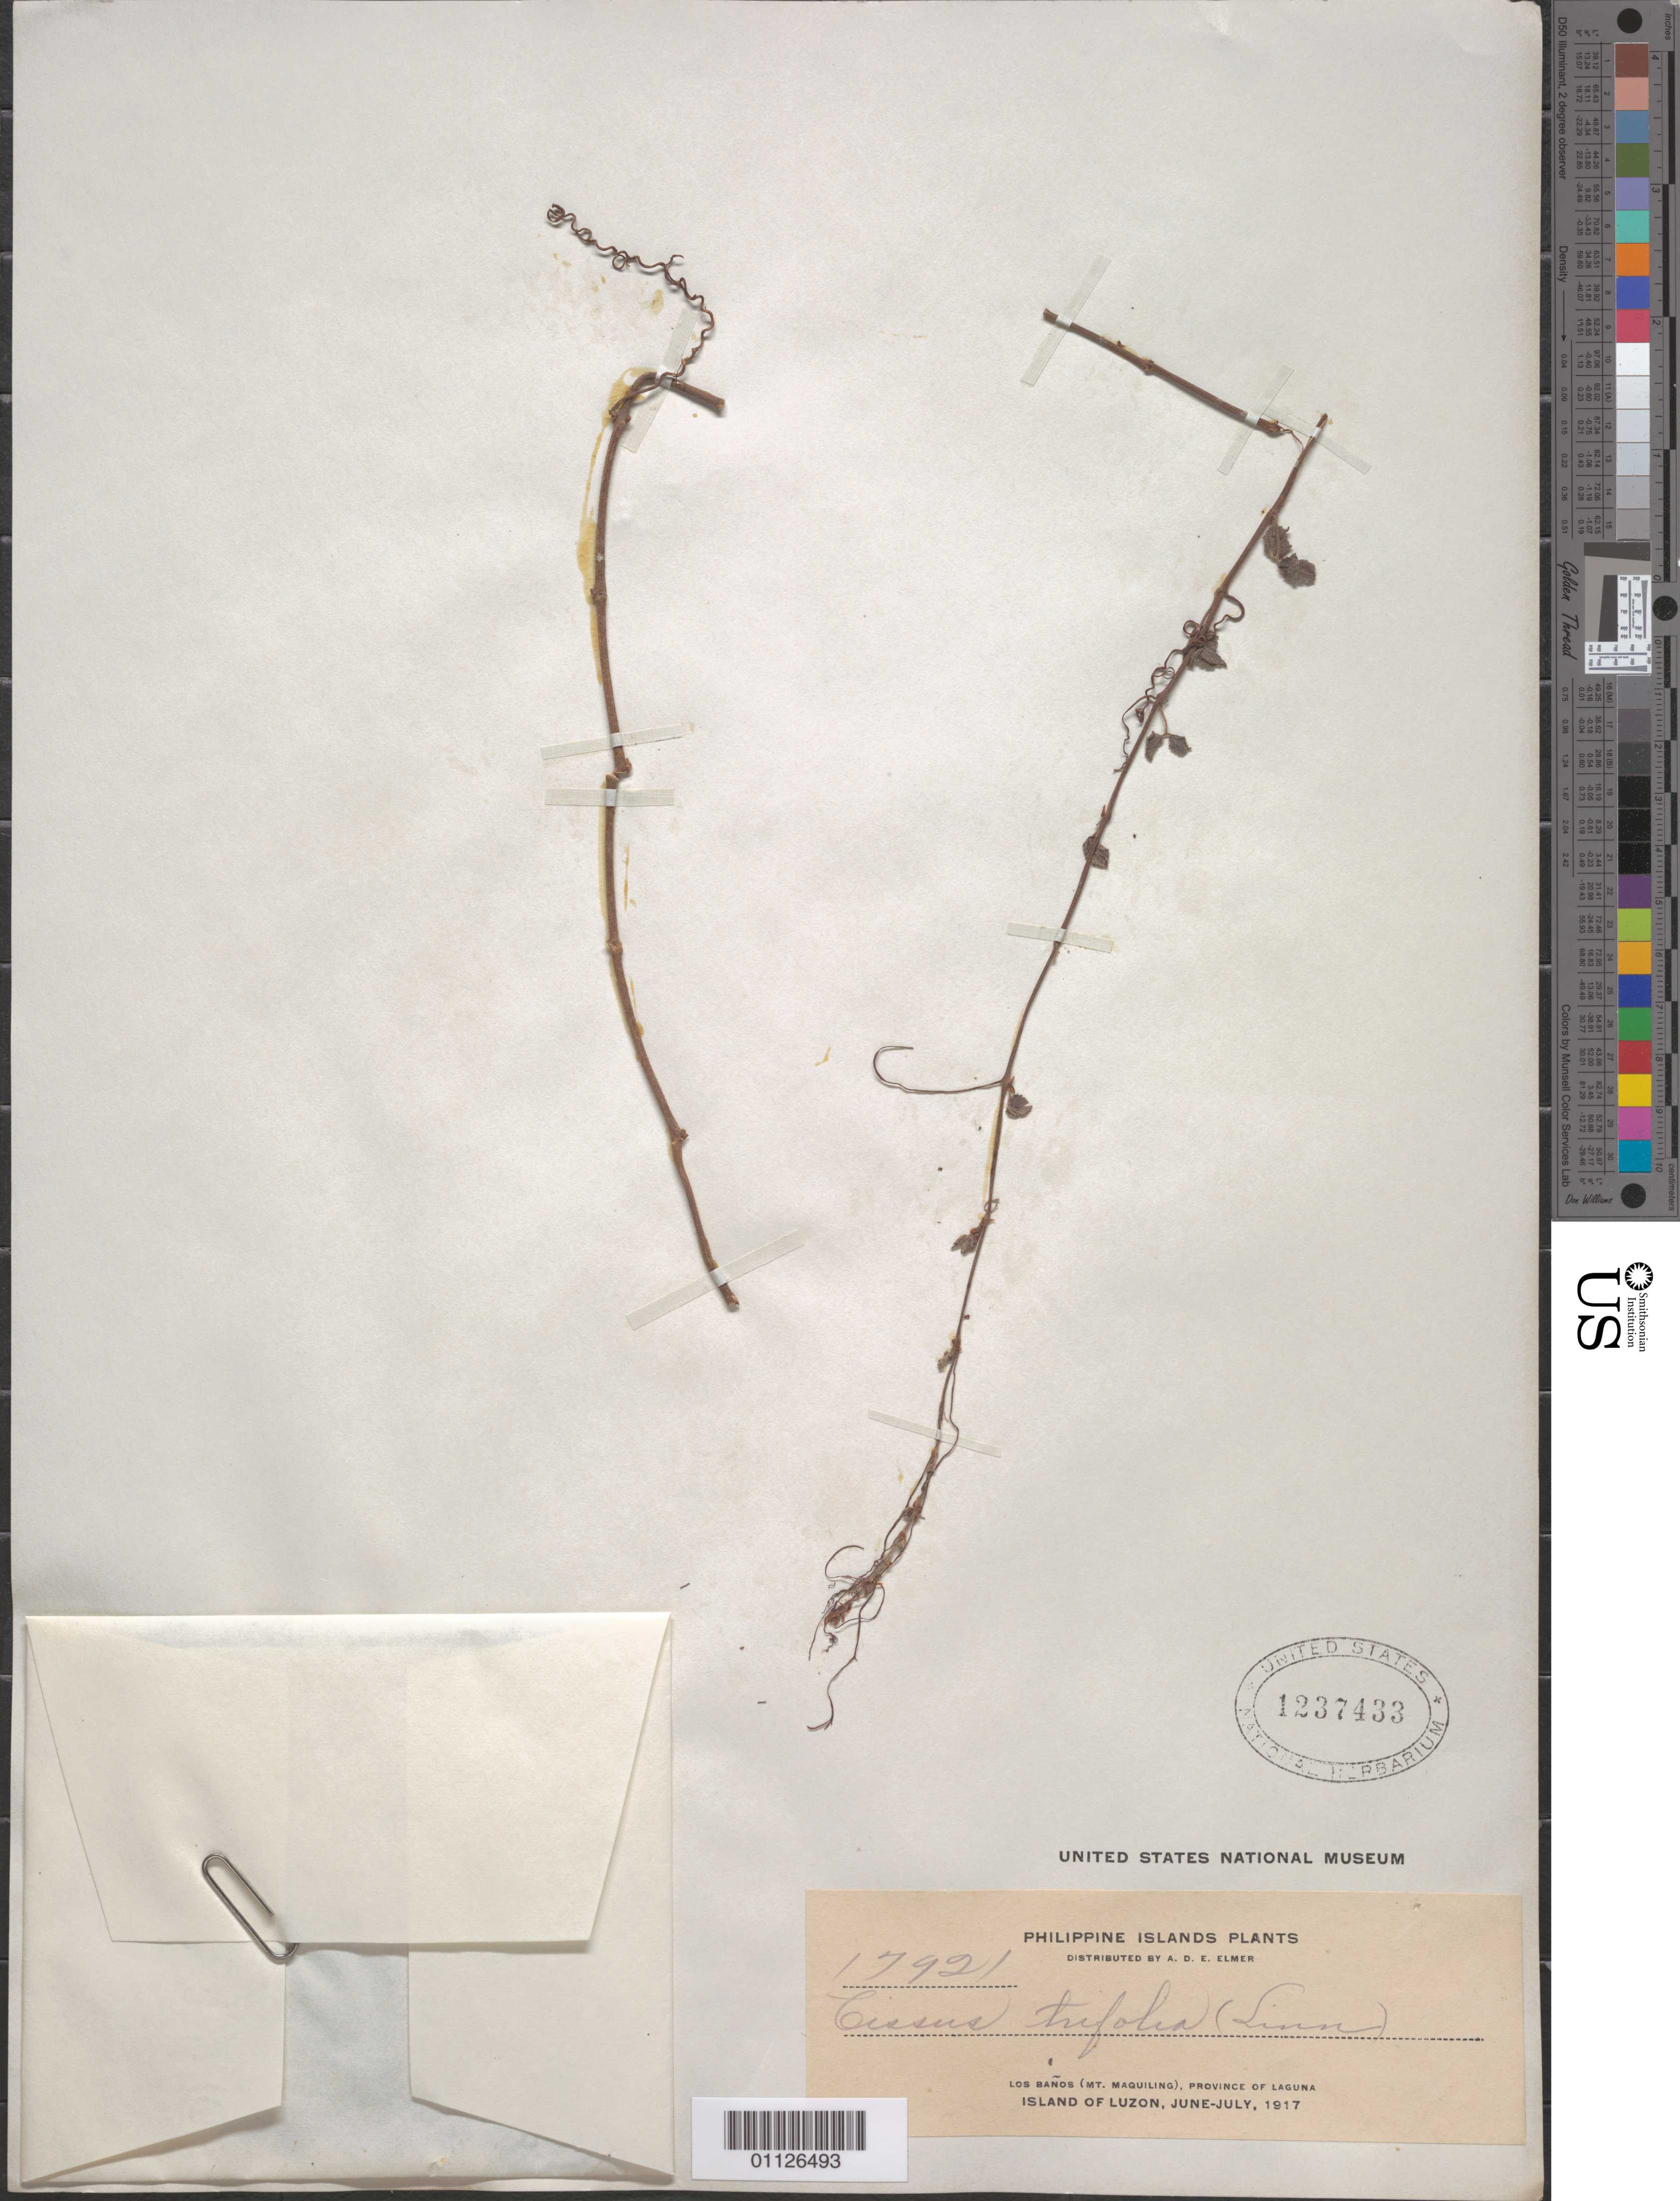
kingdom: Plantae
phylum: Tracheophyta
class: Magnoliopsida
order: Vitales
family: Vitaceae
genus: Causonis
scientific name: Causonis trifolia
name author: (L.) Mabb. & J. Wen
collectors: A. D. E. Elmer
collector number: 17921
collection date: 1917-06/1917-07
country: Philippines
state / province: Calabarzon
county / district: Laguna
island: Luzon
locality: Los Banos (Mt Maquiling). Islands of Luzon.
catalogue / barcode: US 1237433